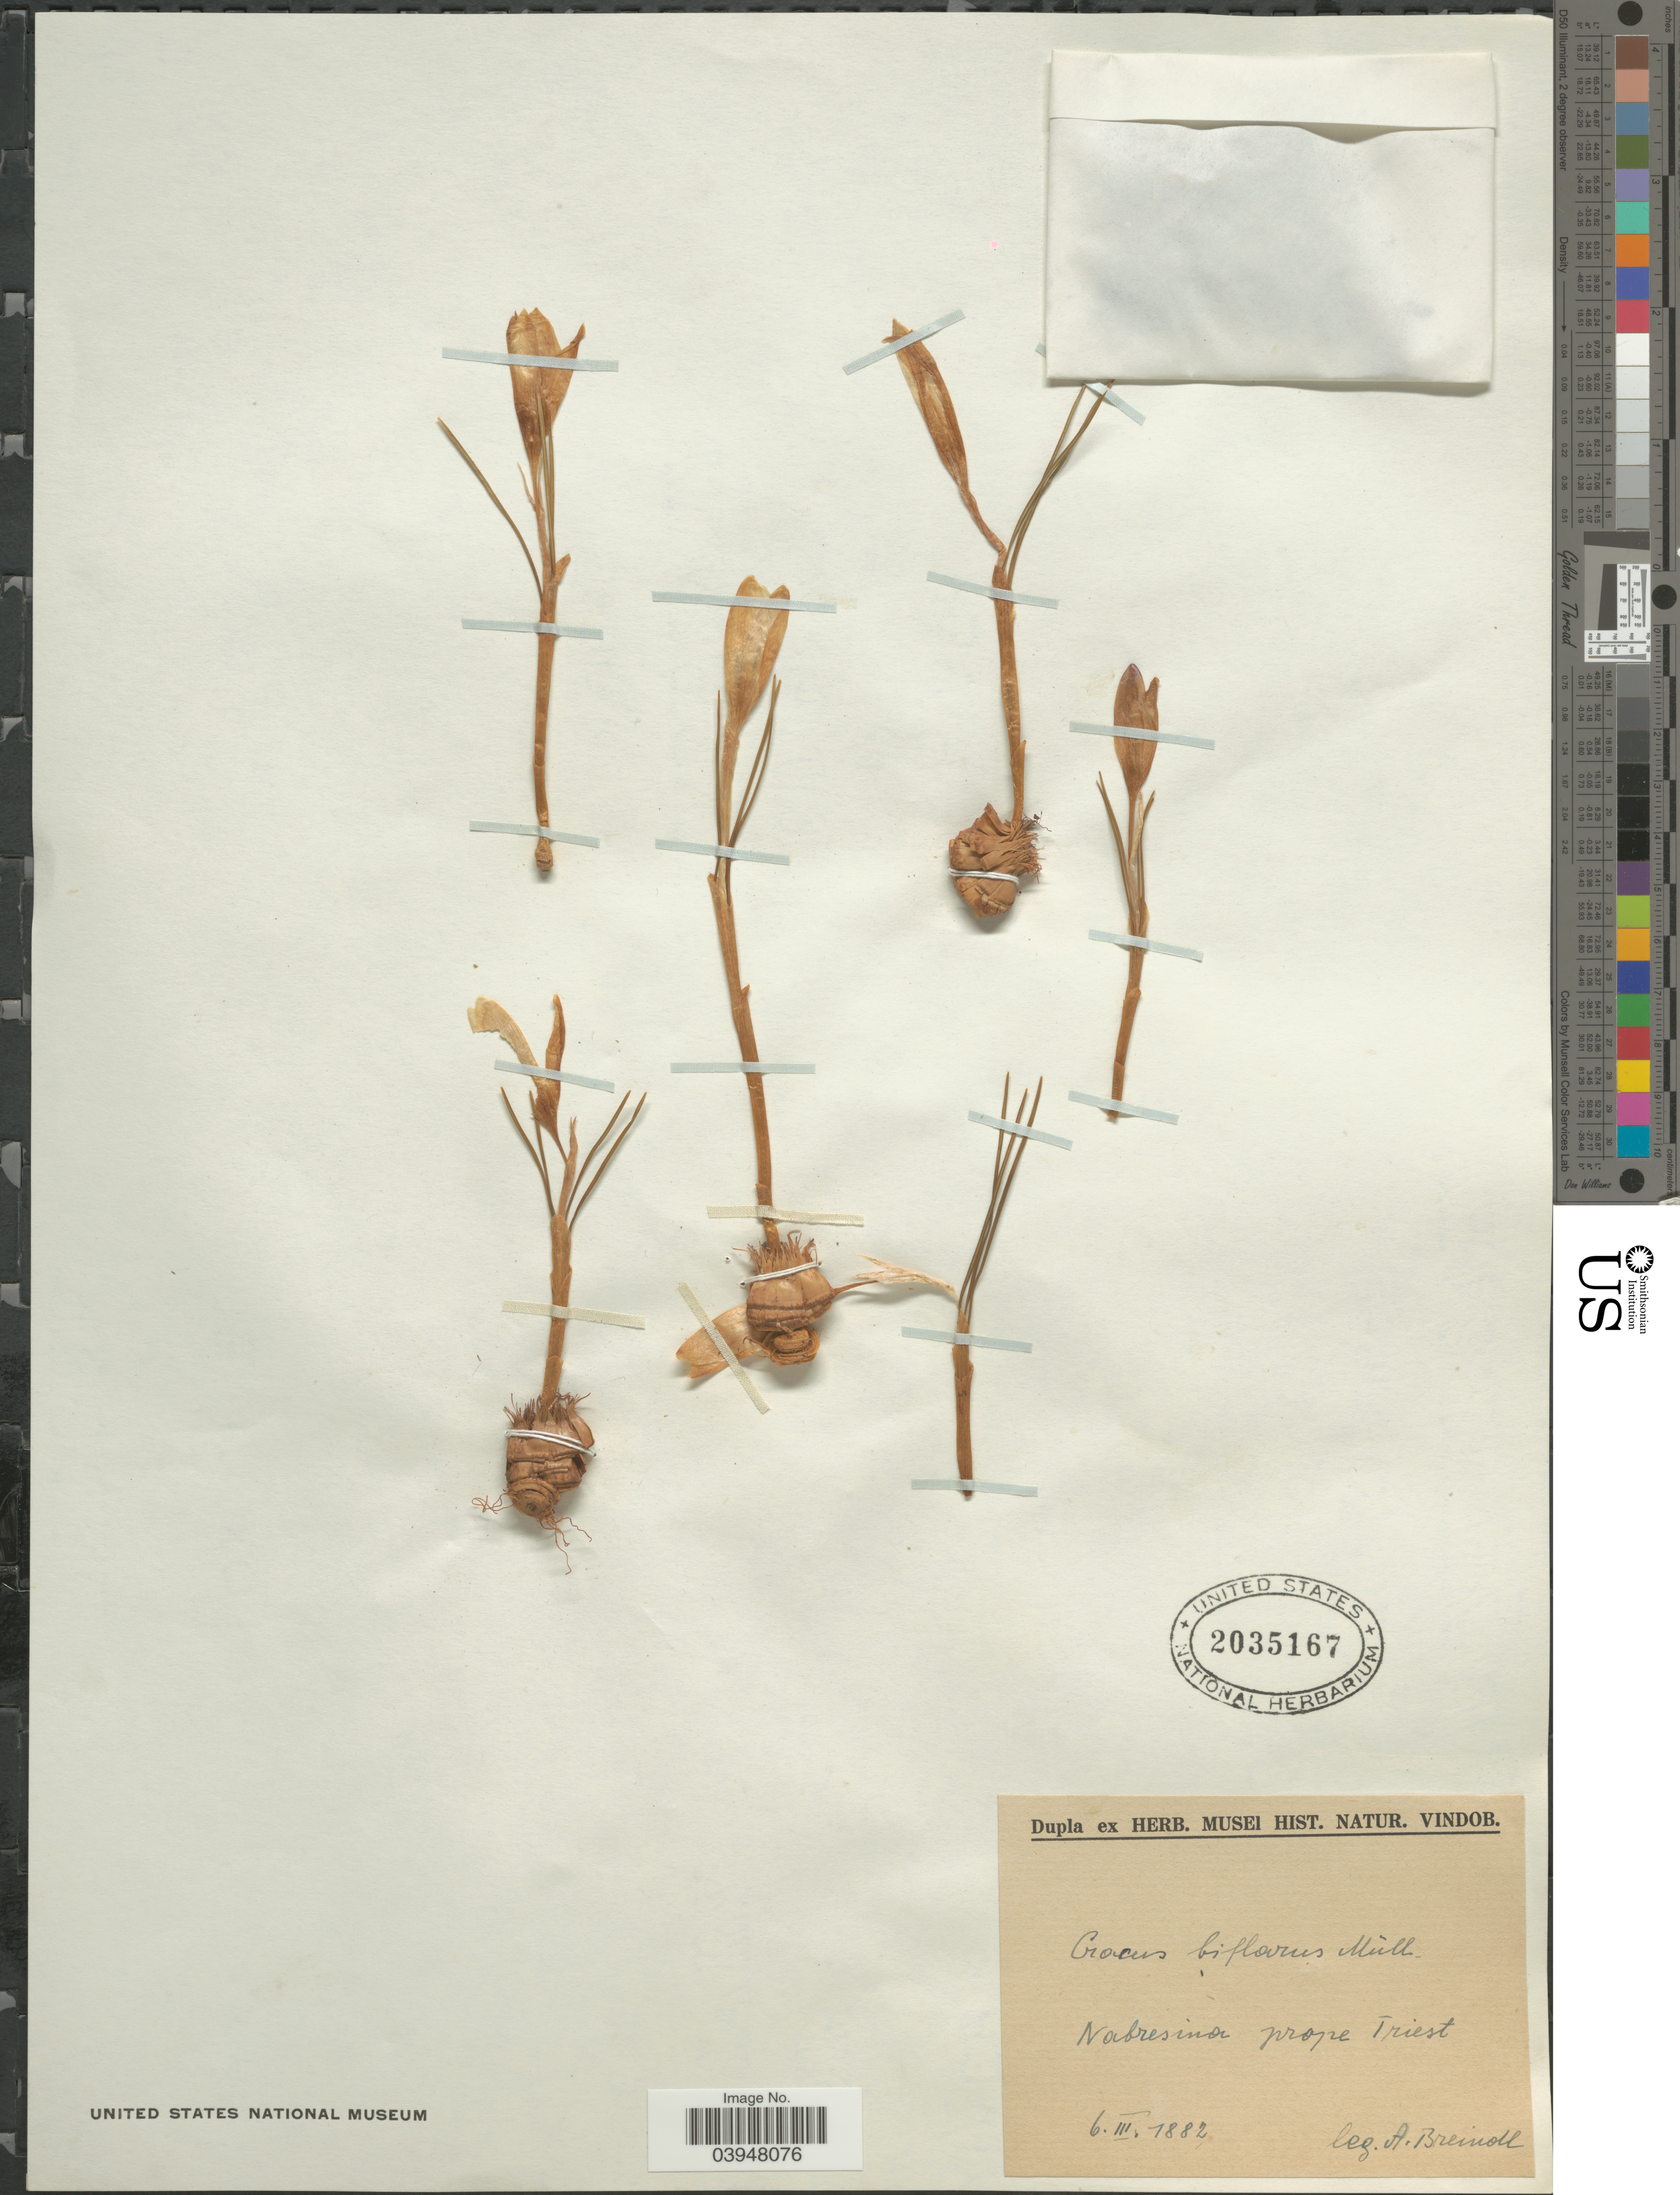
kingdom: Plantae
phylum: Tracheophyta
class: Liliopsida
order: Asparagales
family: Iridaceae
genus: Crocus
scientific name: Crocus biflorus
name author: Mill.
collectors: A. Breindl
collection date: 1882-03-06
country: Italy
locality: Nabresina prope Triest.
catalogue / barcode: US 2035167